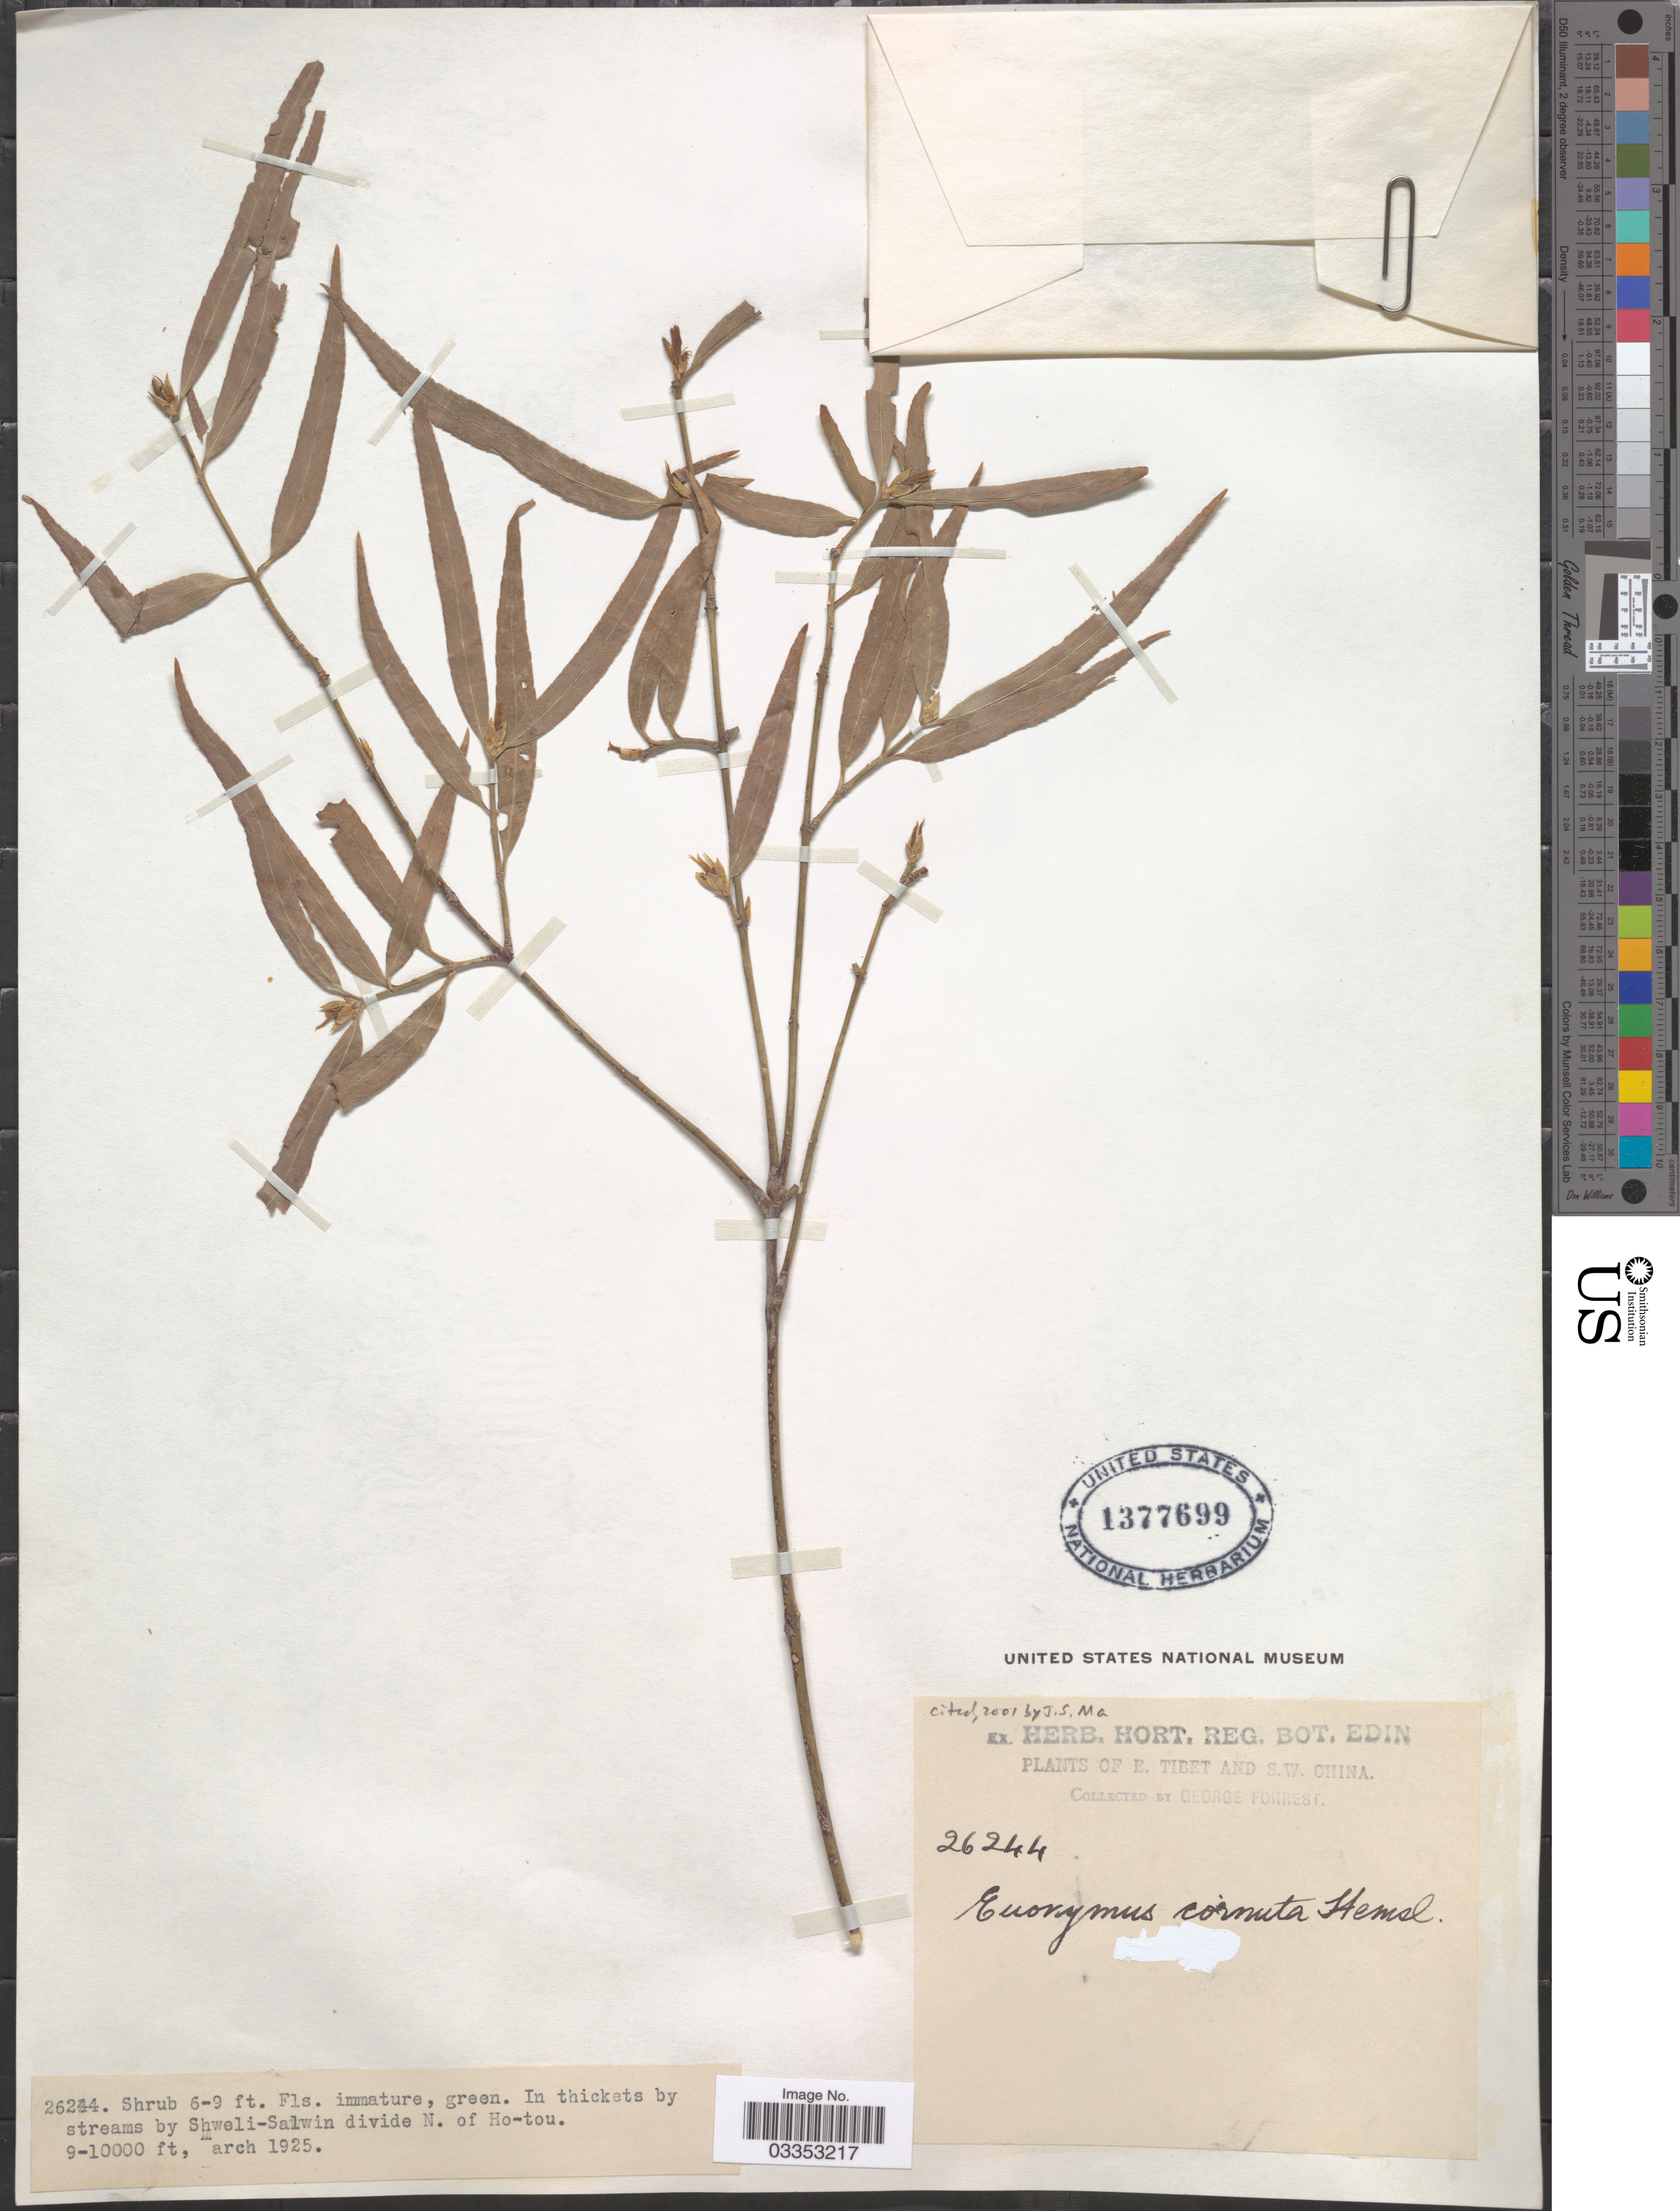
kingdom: Plantae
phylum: Tracheophyta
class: Magnoliopsida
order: Celastrales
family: Celastraceae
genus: Euonymus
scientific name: Euonymus cornutus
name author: Hemsl.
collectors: G. Forrest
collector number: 26244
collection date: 1925-03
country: China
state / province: Xizang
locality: E. Tibet and S.W. China. In thickets by streams by Shweli-Salwin divide N. of Ho-tou.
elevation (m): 2743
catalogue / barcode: US 1377699